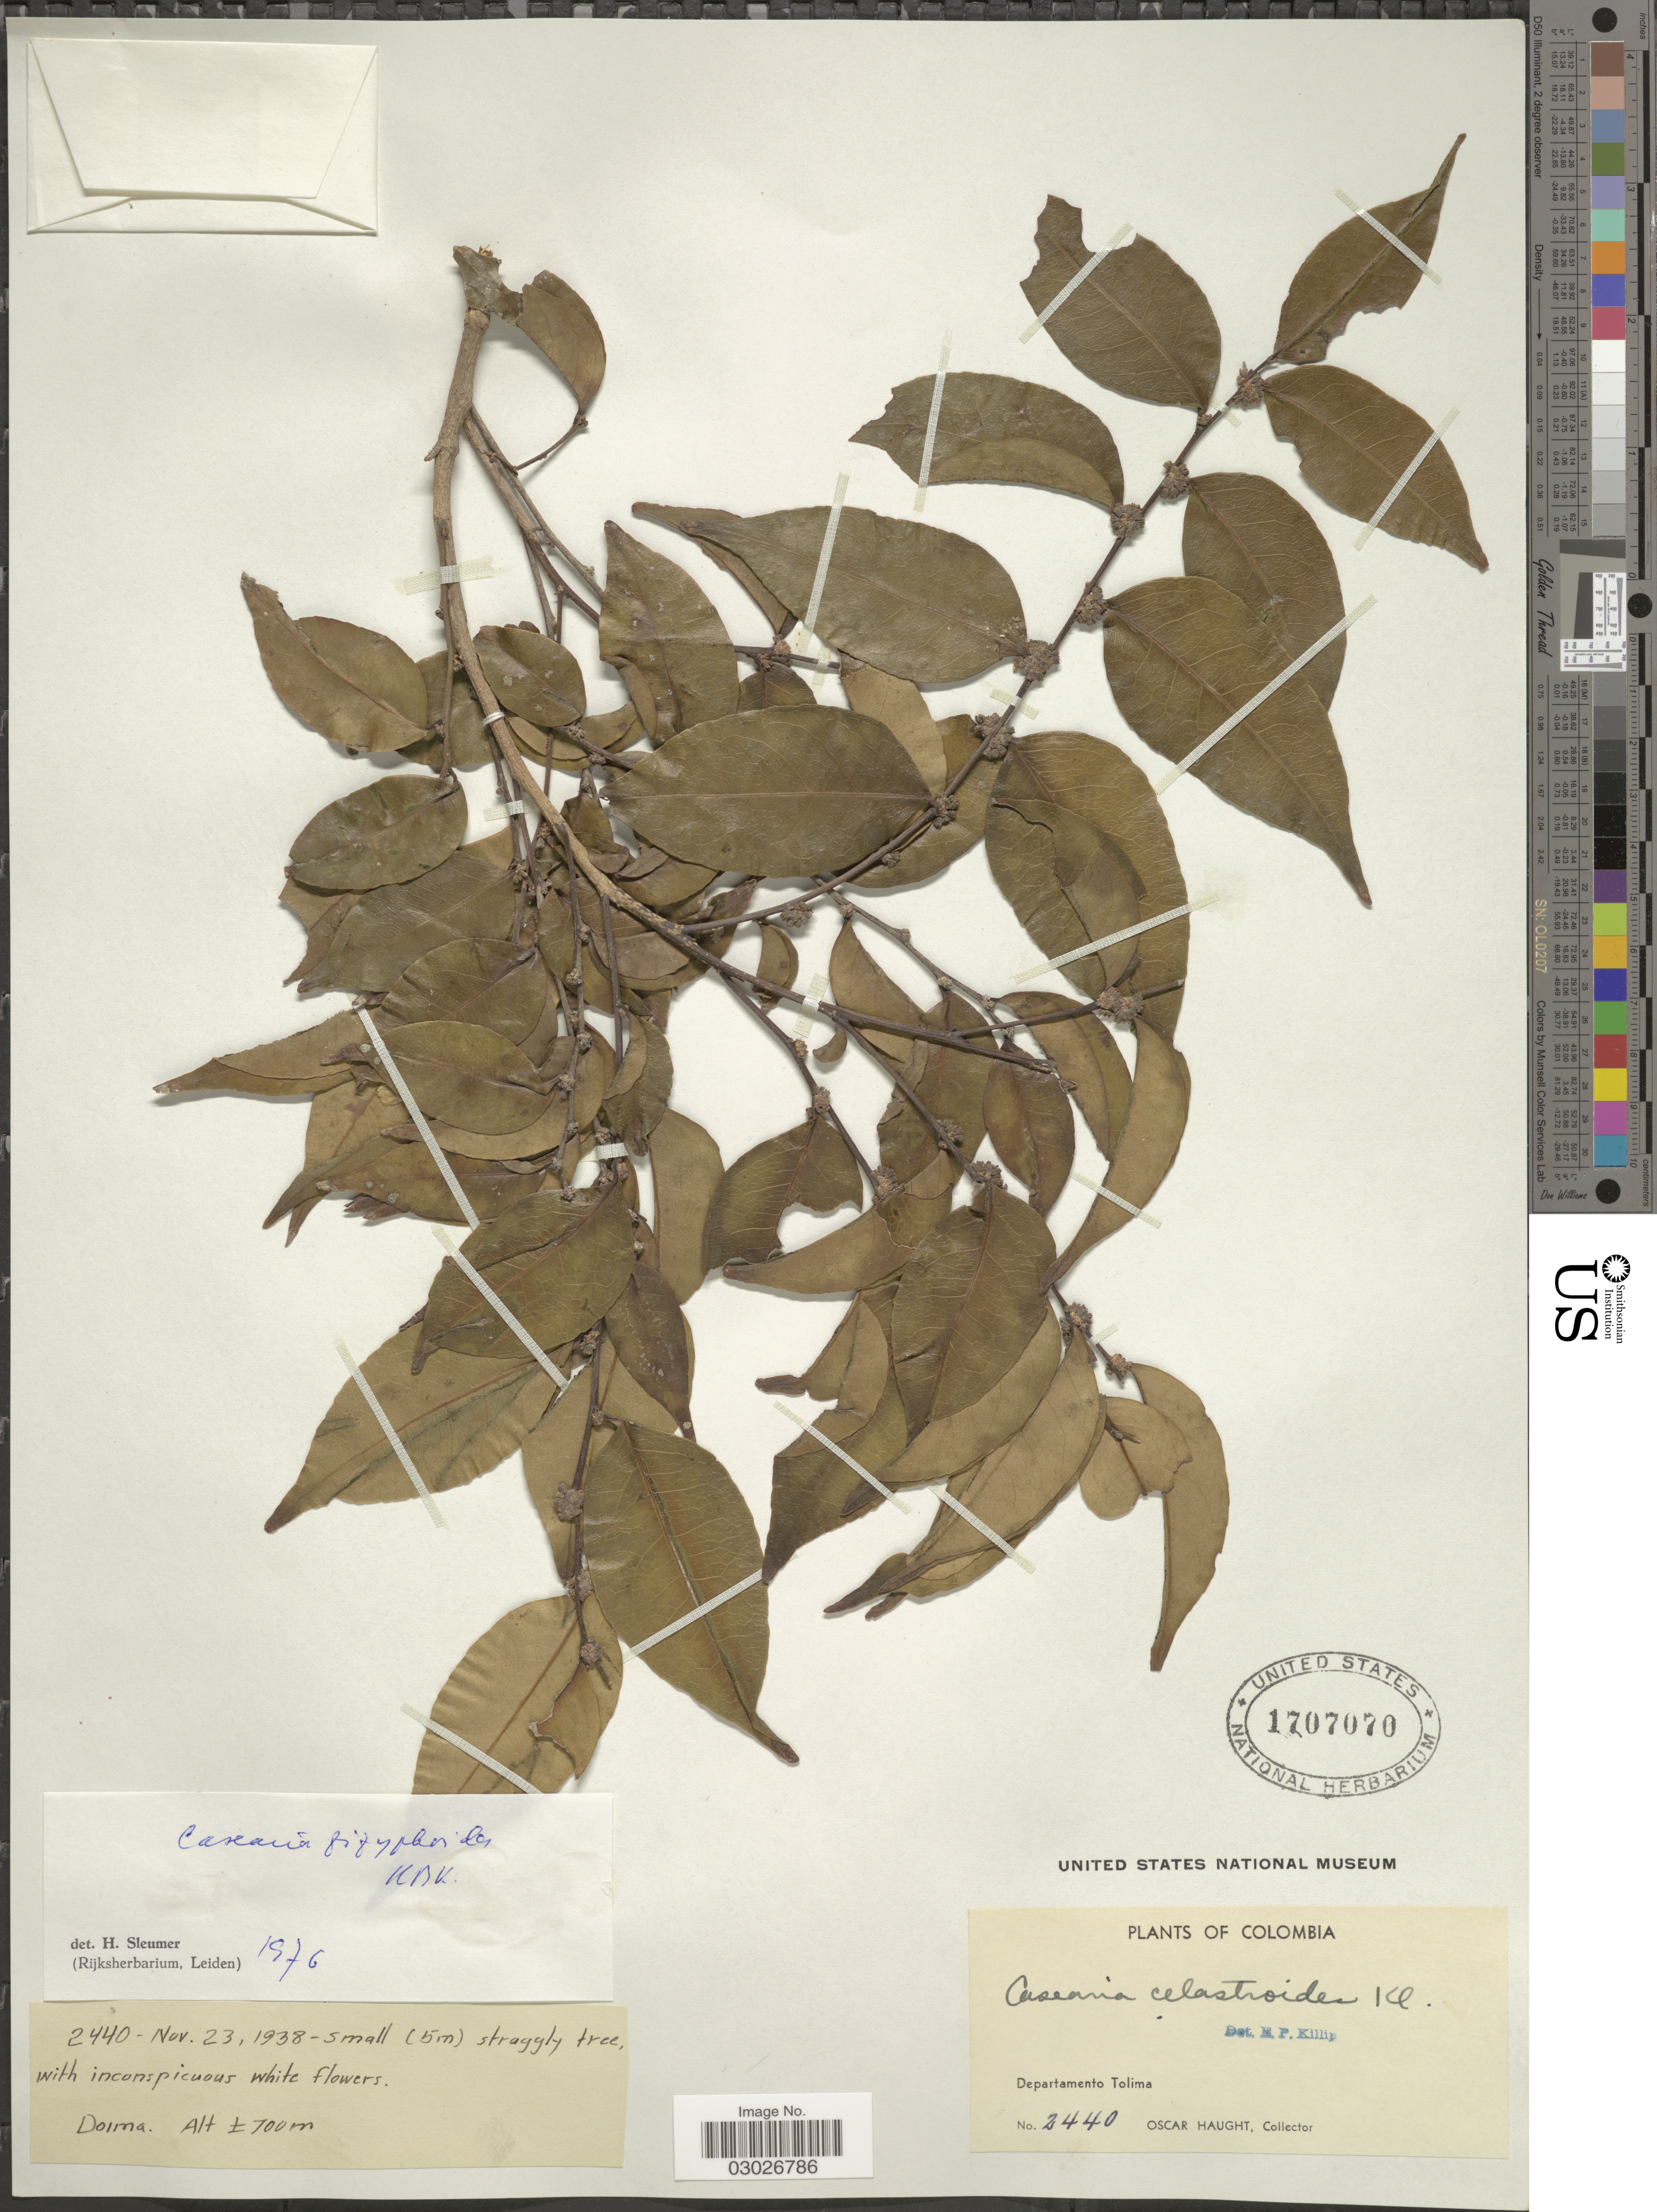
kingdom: Plantae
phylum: Tracheophyta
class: Magnoliopsida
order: Malpighiales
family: Salicaceae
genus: Casearia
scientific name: Casearia zizyphoides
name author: Kunth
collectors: O. L. Haught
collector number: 2440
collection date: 1938-11-23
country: Colombia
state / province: Tolima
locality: Doima. Departamento Tolima.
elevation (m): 700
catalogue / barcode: US 1707070